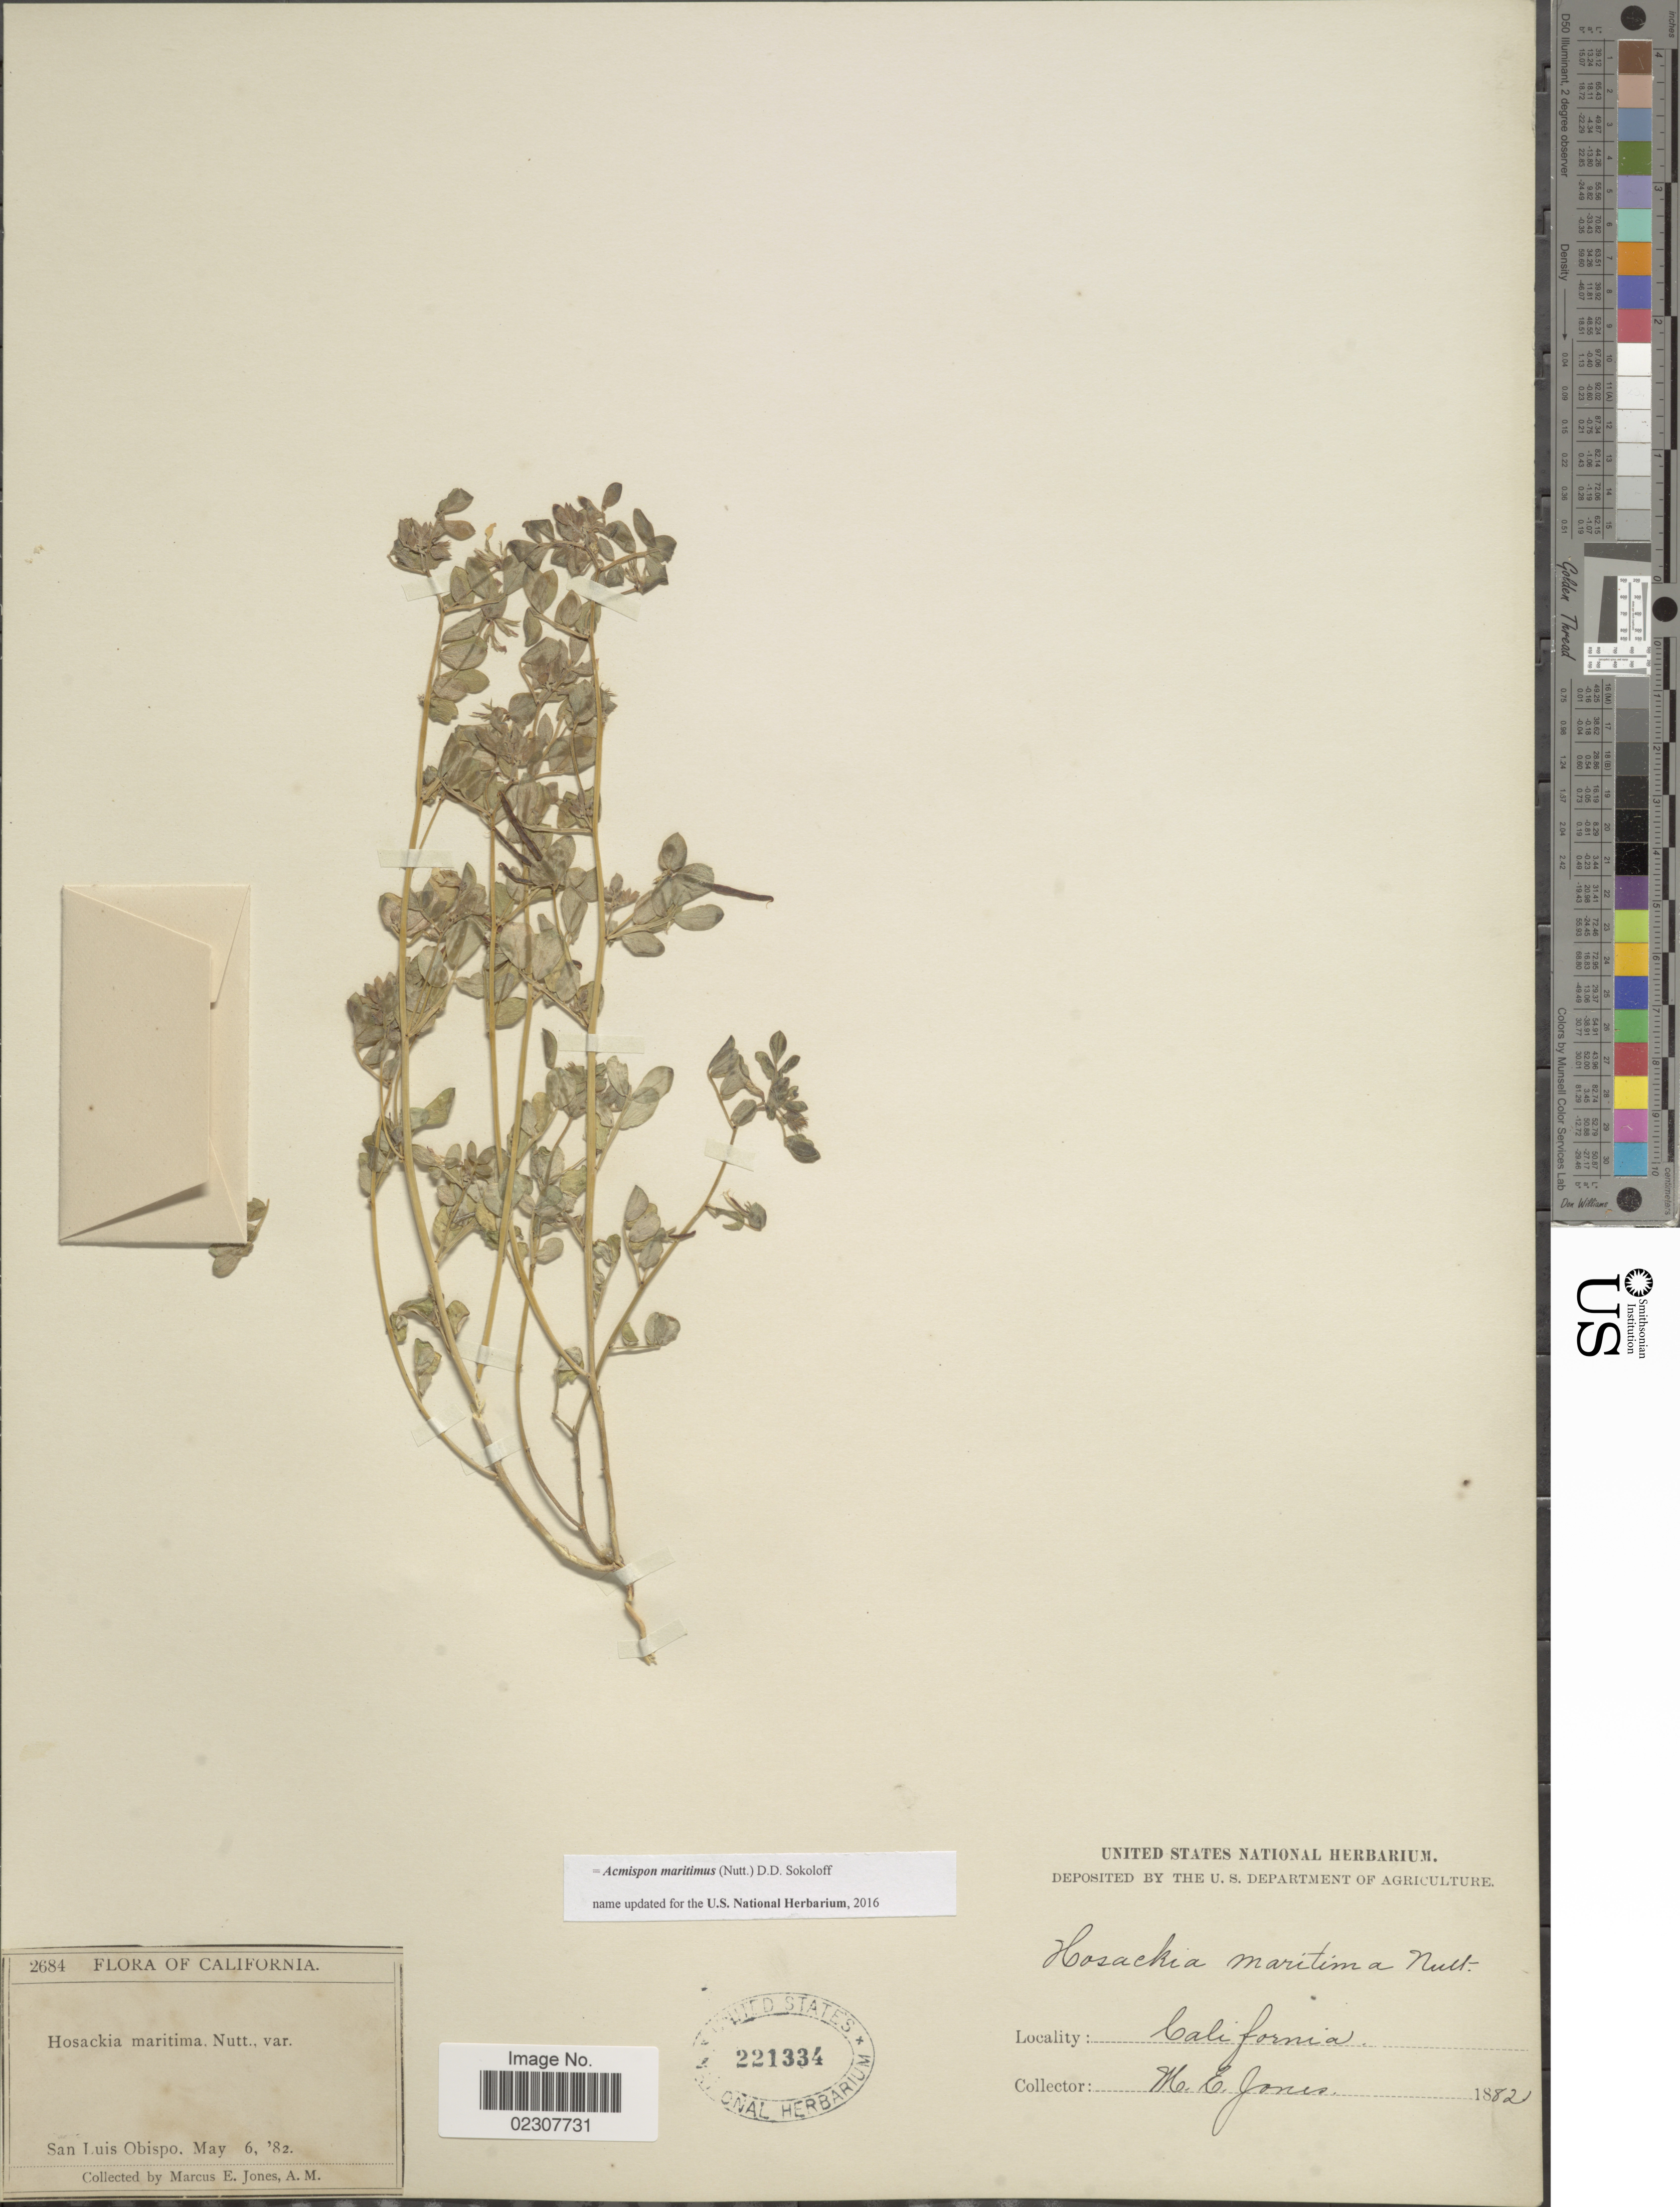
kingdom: Plantae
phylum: Tracheophyta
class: Magnoliopsida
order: Fabales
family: Fabaceae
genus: Acmispon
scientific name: Acmispon maritimus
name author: (Nutt.) D.D. Sokoloff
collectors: M. E. Jones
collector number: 2684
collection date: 1882-05-06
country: United States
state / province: California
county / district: San Luis Obispo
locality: San Luis Obispo.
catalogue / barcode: US 221334